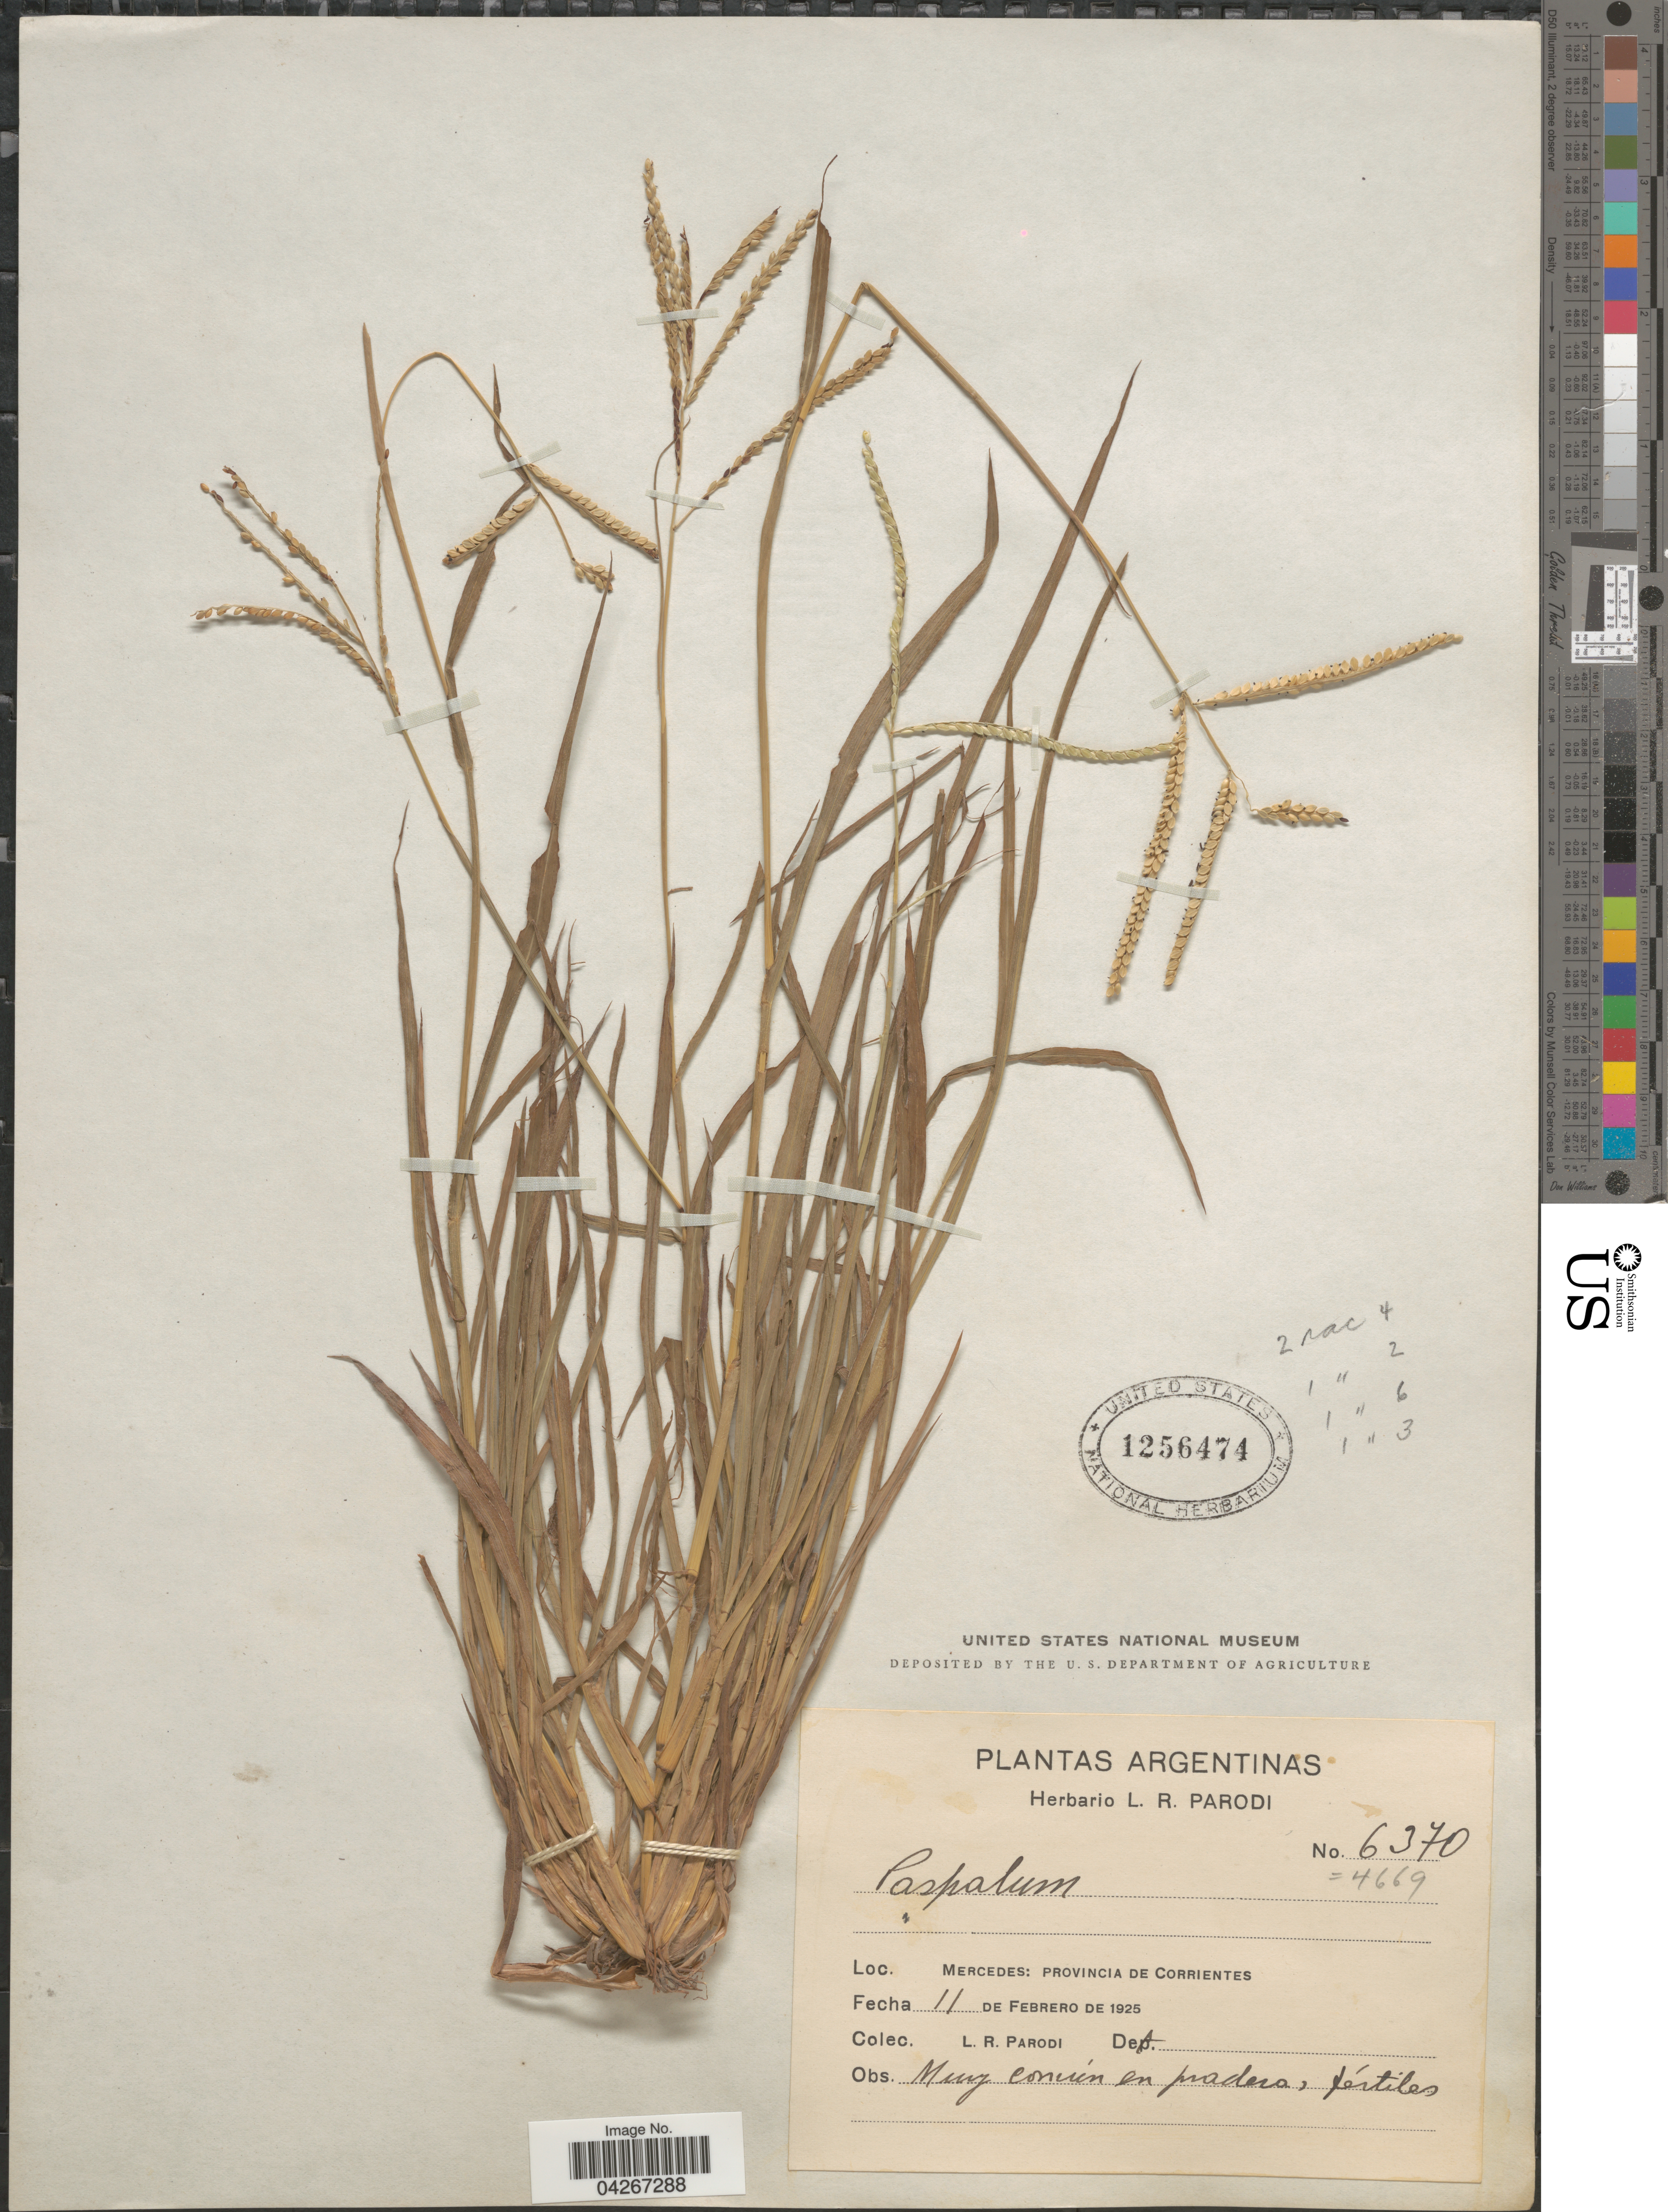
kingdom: Plantae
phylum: Tracheophyta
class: Liliopsida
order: Poales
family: Poaceae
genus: Paspalum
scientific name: Paspalum almum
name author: Chase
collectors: L. R. Parodi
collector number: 6370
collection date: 1925-02-11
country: Argentina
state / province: Corrientes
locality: Mercedes.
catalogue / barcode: US 1256474